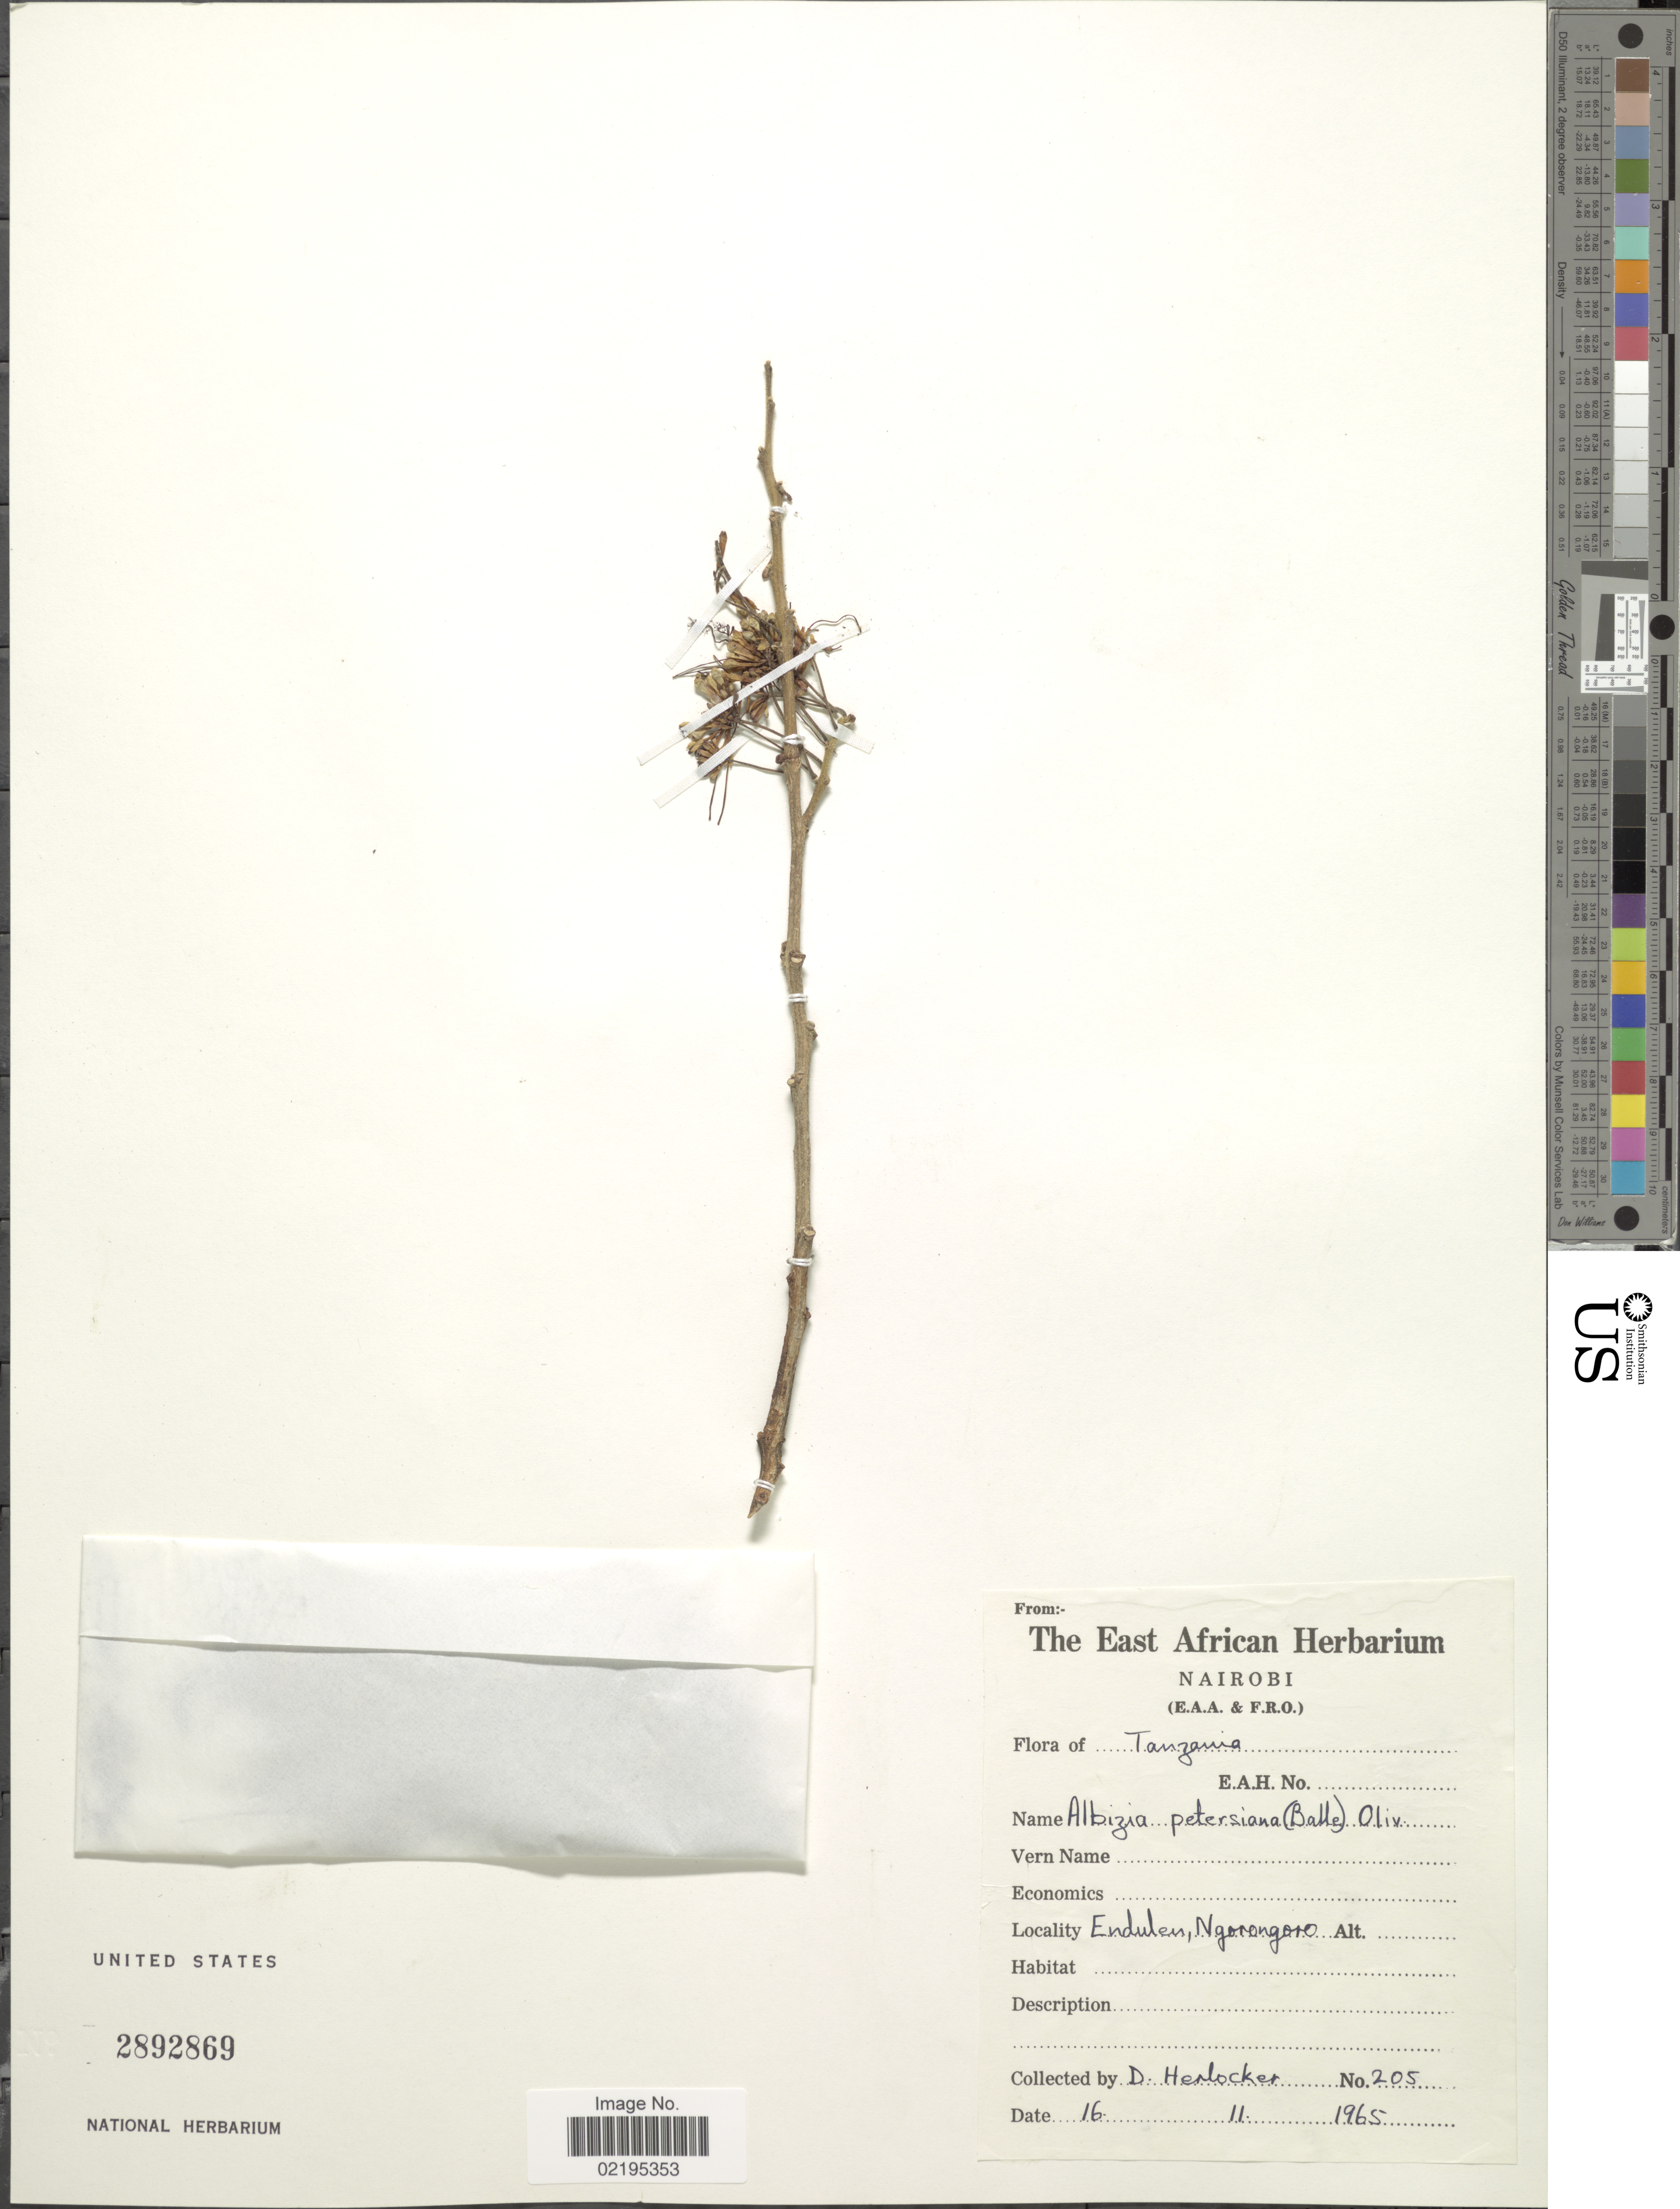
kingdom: Plantae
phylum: Tracheophyta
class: Magnoliopsida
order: Fabales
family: Fabaceae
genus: Albizia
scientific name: Albizia petersiana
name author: (Bolle) Oliv.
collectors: D. Herlocker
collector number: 205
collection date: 1965-11-16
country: Tanzania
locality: Endulen, Ngorongoro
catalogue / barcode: US 2892869